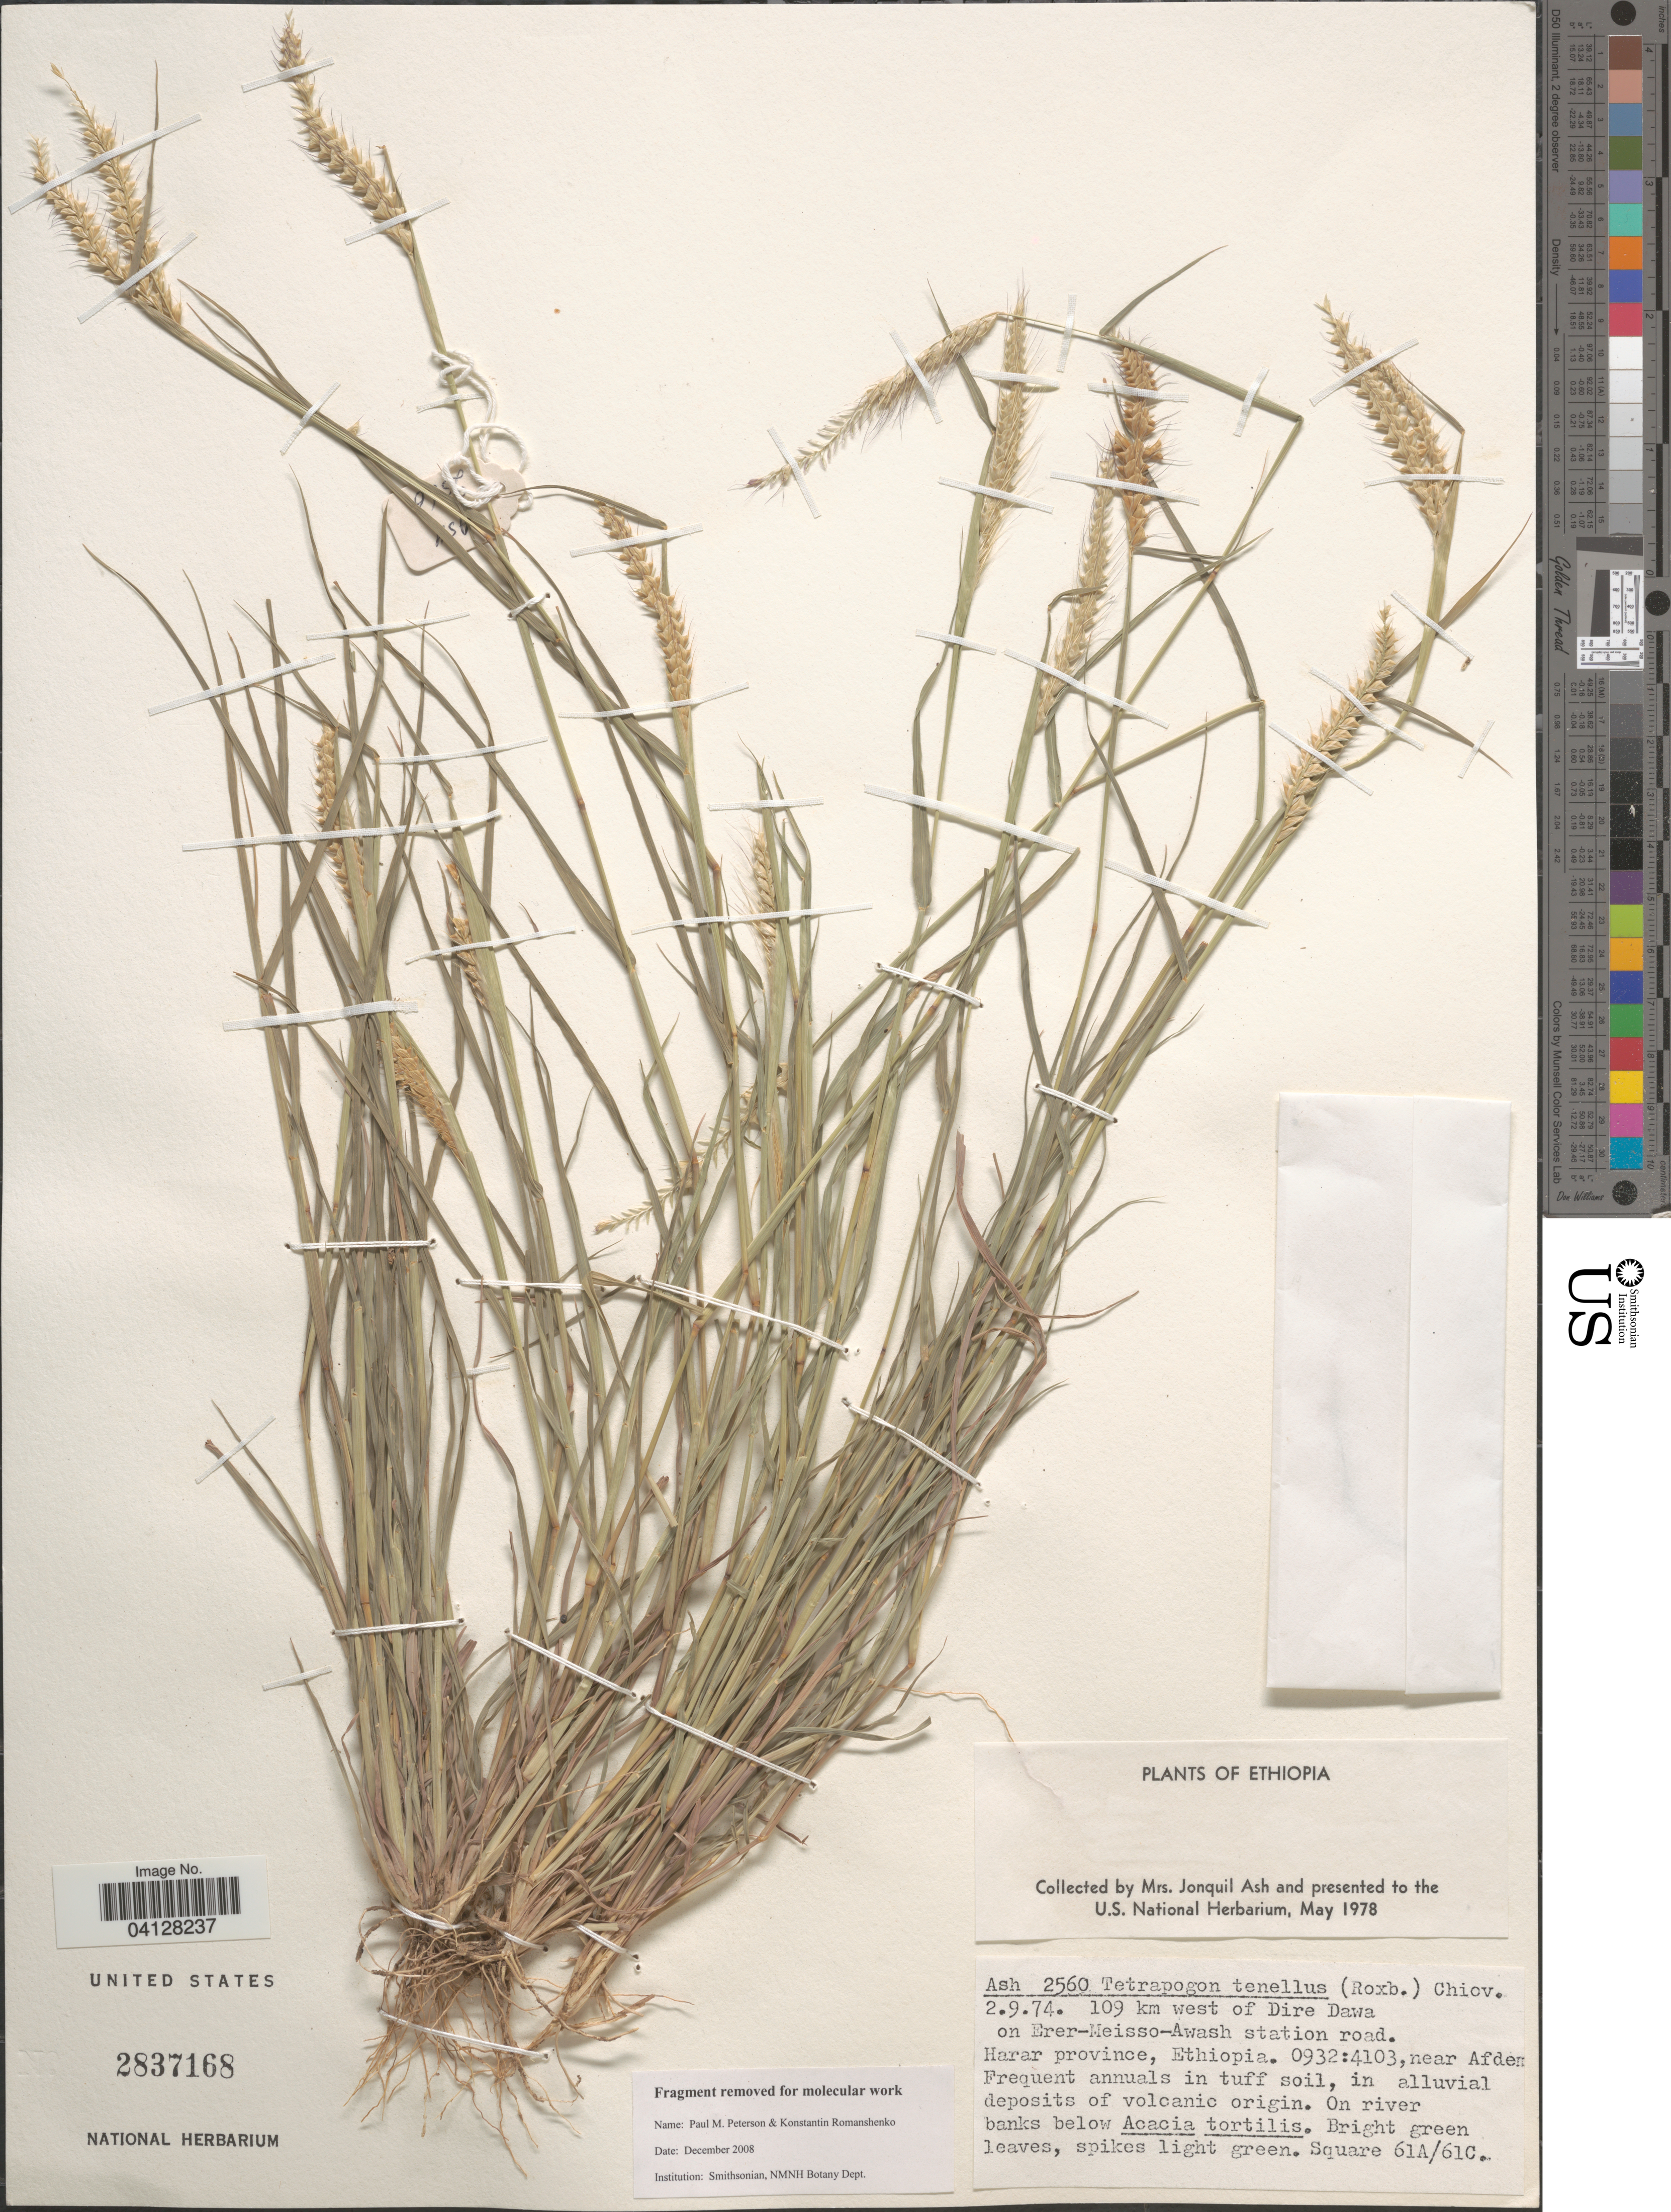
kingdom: Plantae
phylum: Tracheophyta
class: Liliopsida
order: Poales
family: Poaceae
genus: Tetrapogon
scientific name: Tetrapogon tenellus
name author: (J. Koenig ex Roxb.) Chiov.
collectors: J. Ash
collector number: Ash2560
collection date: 1974-09-02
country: Ethiopia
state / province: Dire Dawa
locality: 109 km west of Dire Dawa on Erer-Meisso-Awash station road: 0932:4103. Harar province, near Afdem. Square 61A/61C.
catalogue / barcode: US 2837168